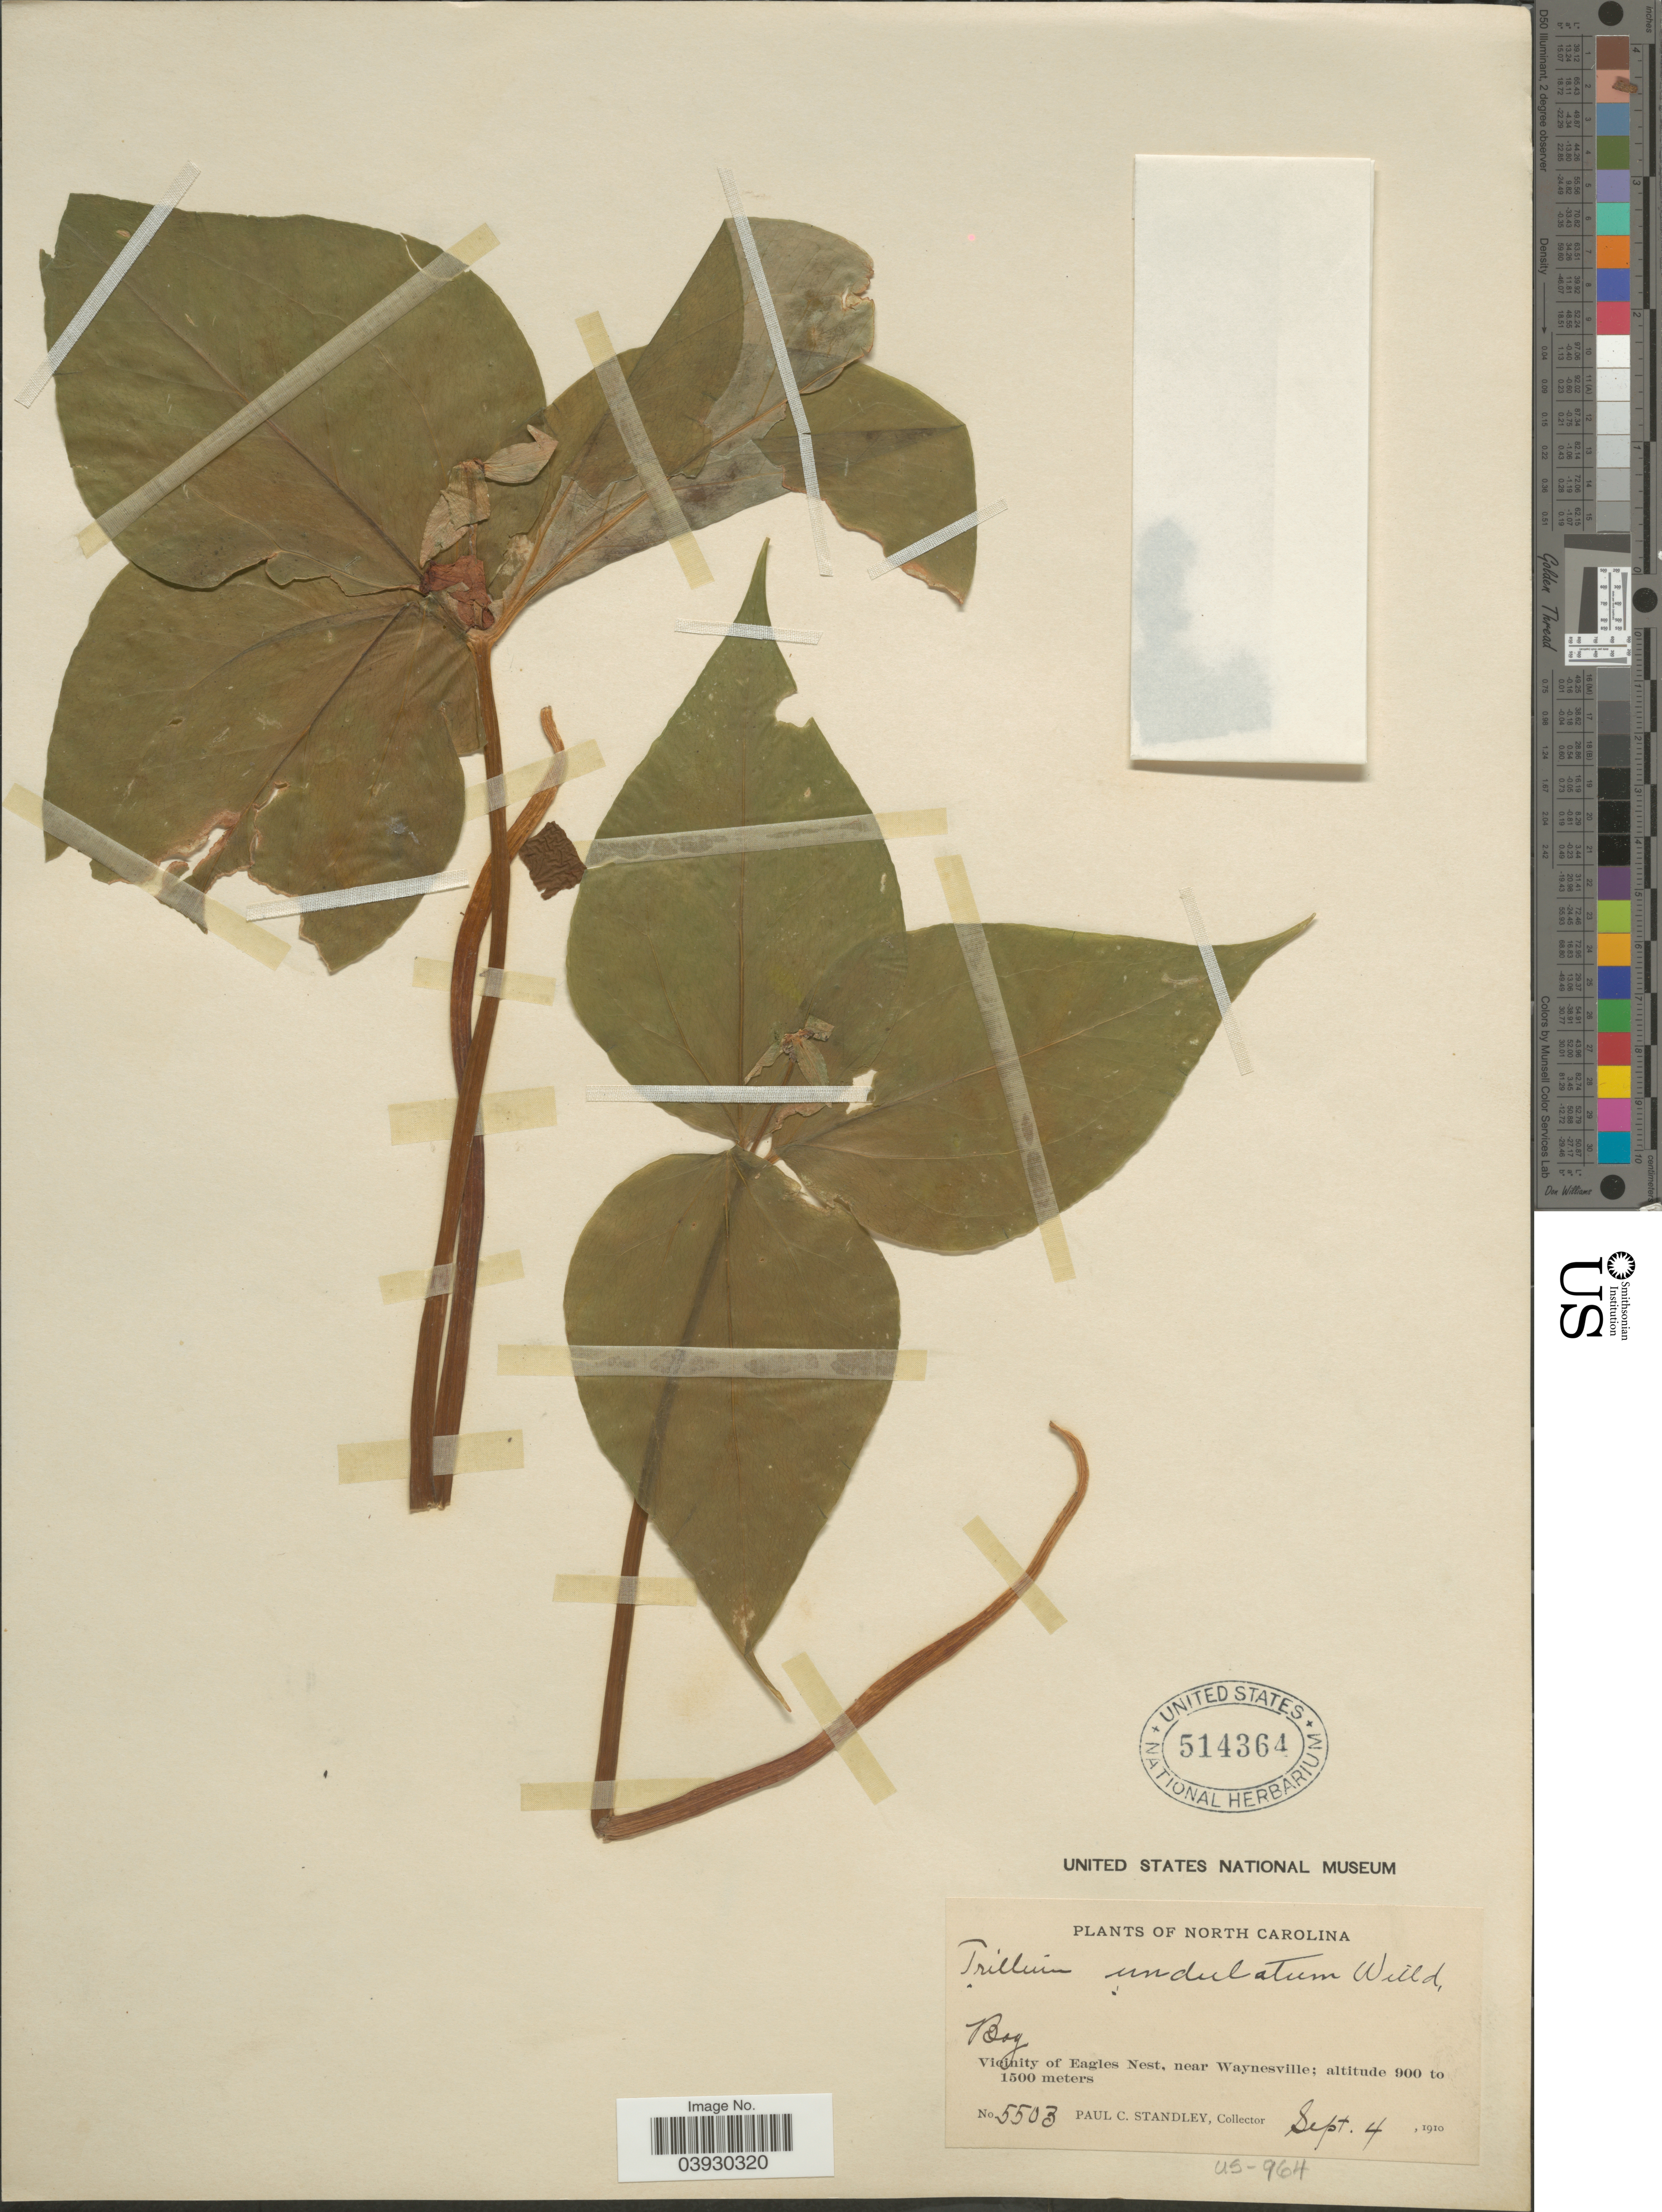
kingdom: Plantae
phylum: Tracheophyta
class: Liliopsida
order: Liliales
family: Melanthiaceae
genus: Trillium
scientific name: Trillium undulatum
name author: Willd.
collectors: P. C. Standley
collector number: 5503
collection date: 1910-09-04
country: United States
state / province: North Carolina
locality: Vicinity of Eagles Nest, near Waynesville.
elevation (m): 900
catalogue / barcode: US 514364